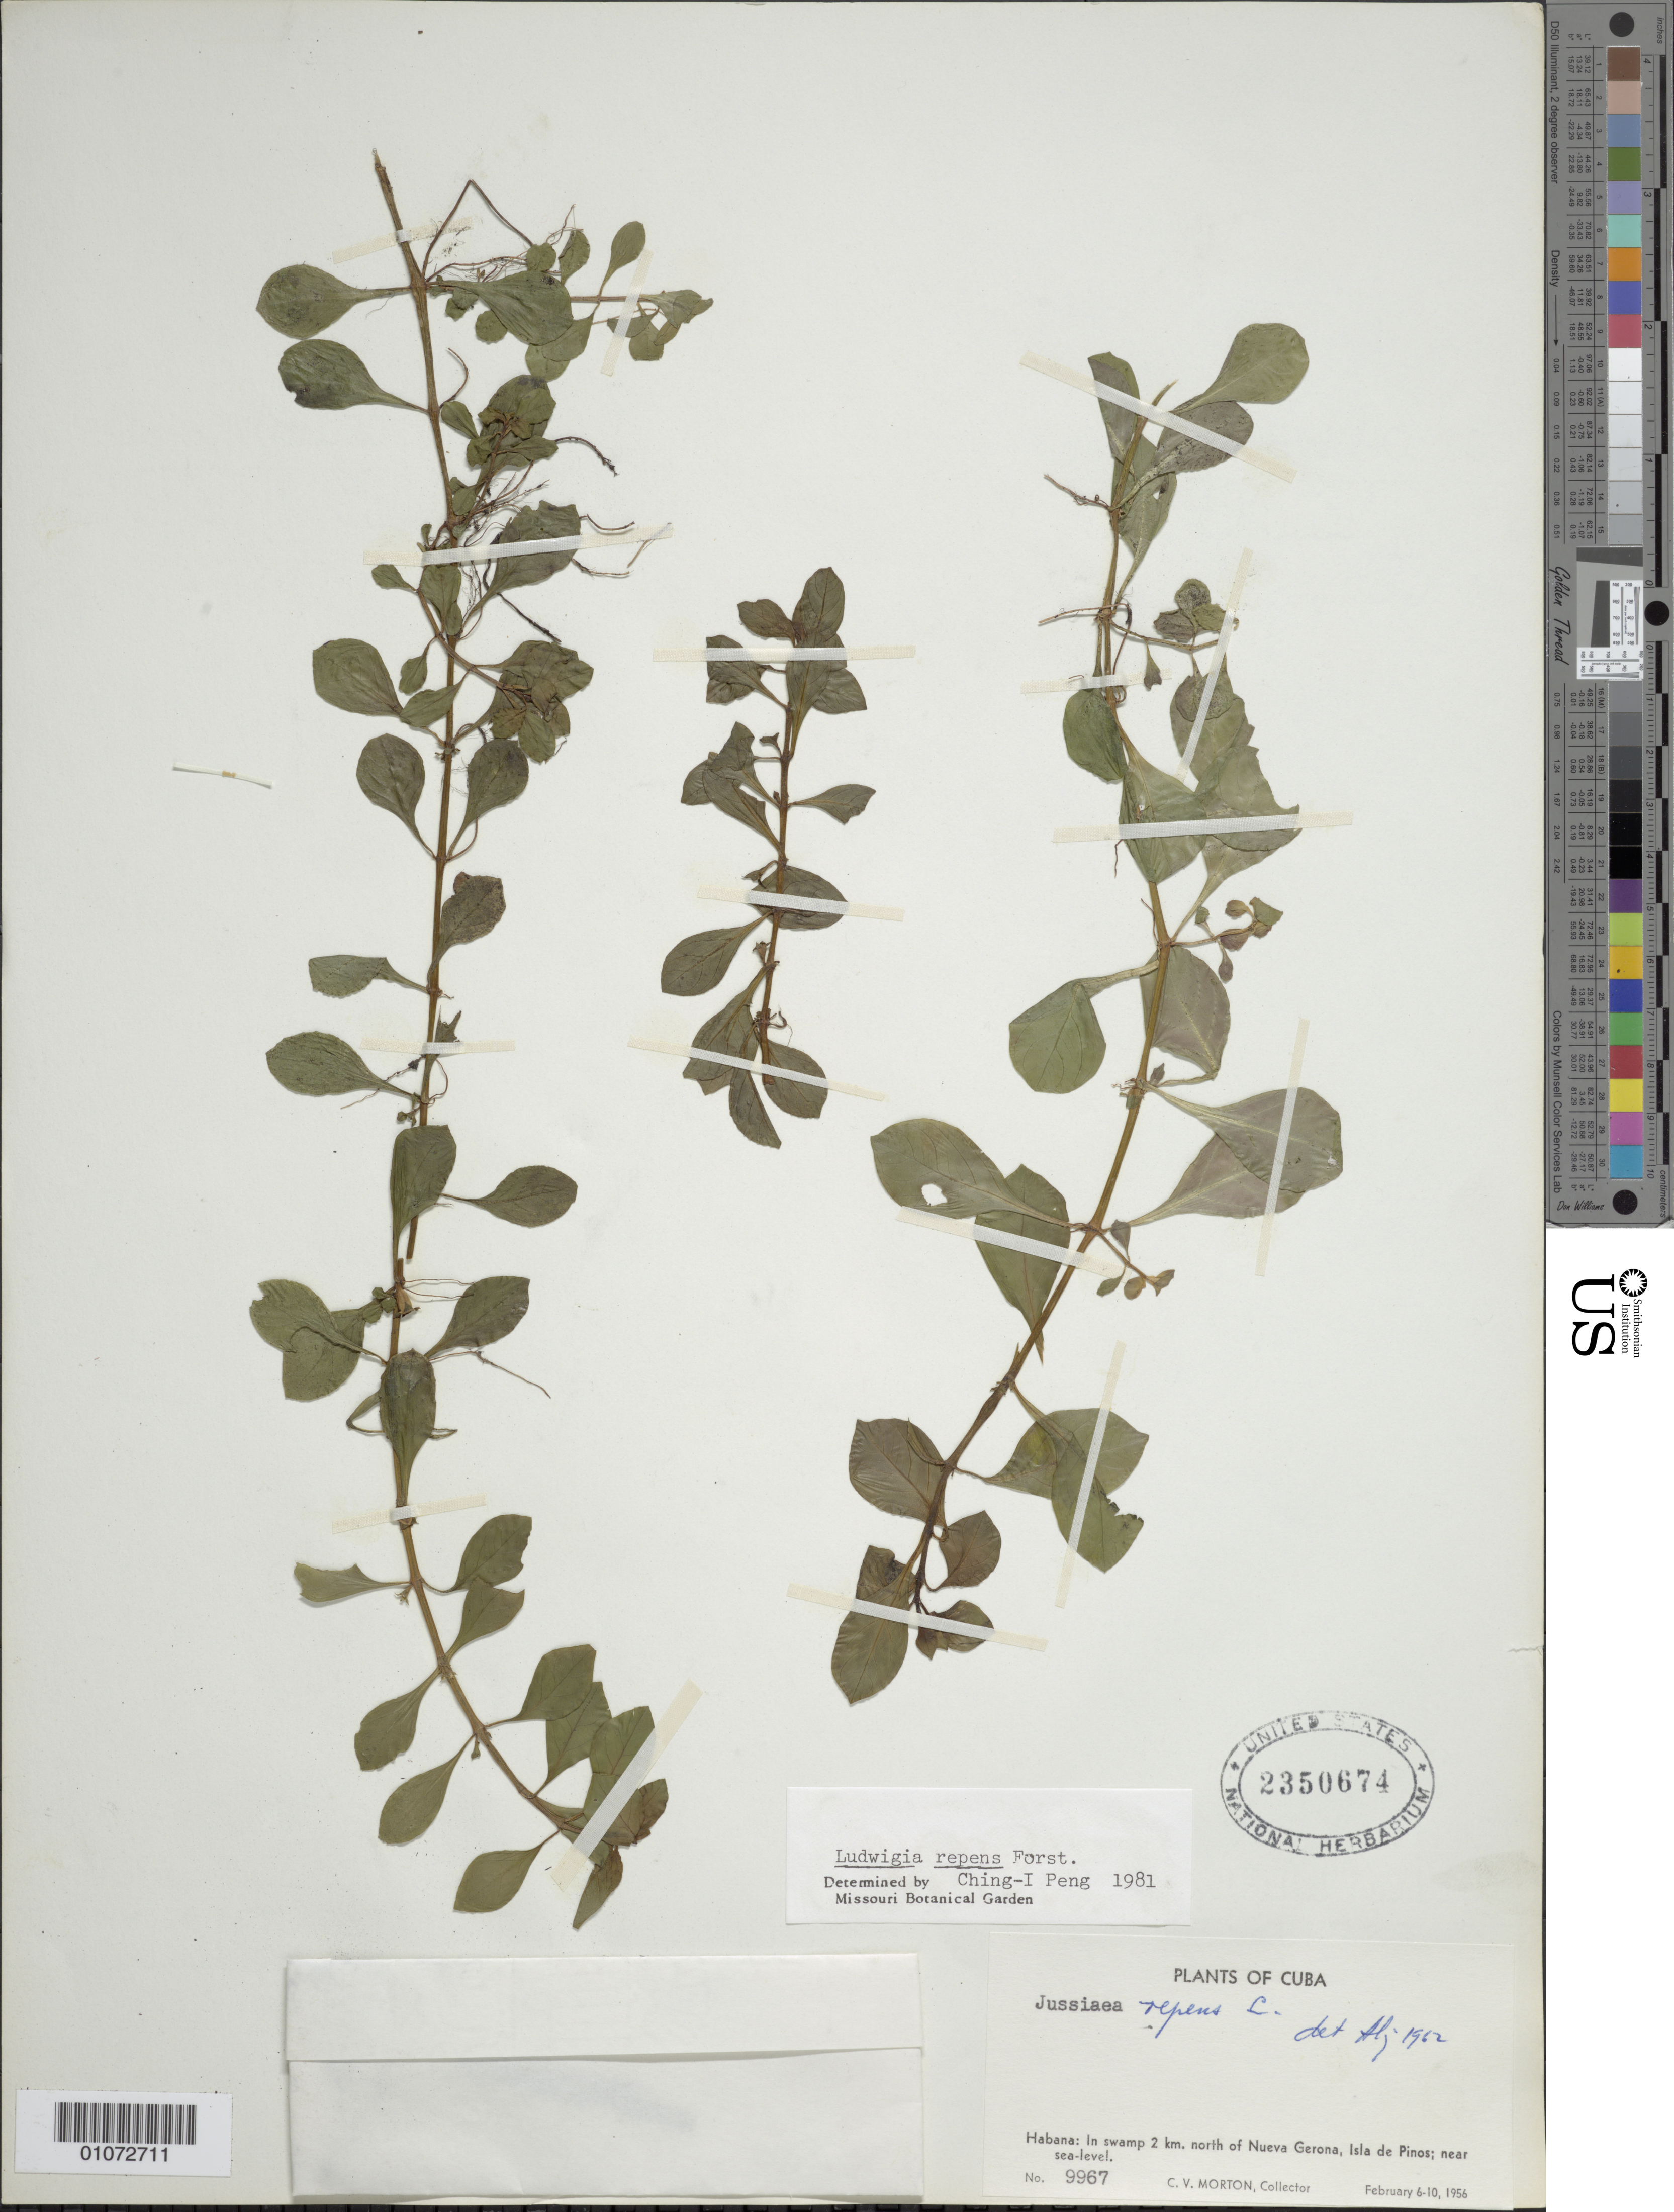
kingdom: Plantae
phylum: Tracheophyta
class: Magnoliopsida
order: Myrtales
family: Onagraceae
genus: Ludwigia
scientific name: Ludwigia repens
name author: J.R. Forst.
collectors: C. V. Morton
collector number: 9967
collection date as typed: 06 Feb 1956 to 10 Feb 1956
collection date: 1956-02-06/1956-02-10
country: Cuba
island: Isla de la Juventud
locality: Isle of Pines, 2 km north of Nueva Gerona Near sea-level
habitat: swamp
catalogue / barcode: US 2350674